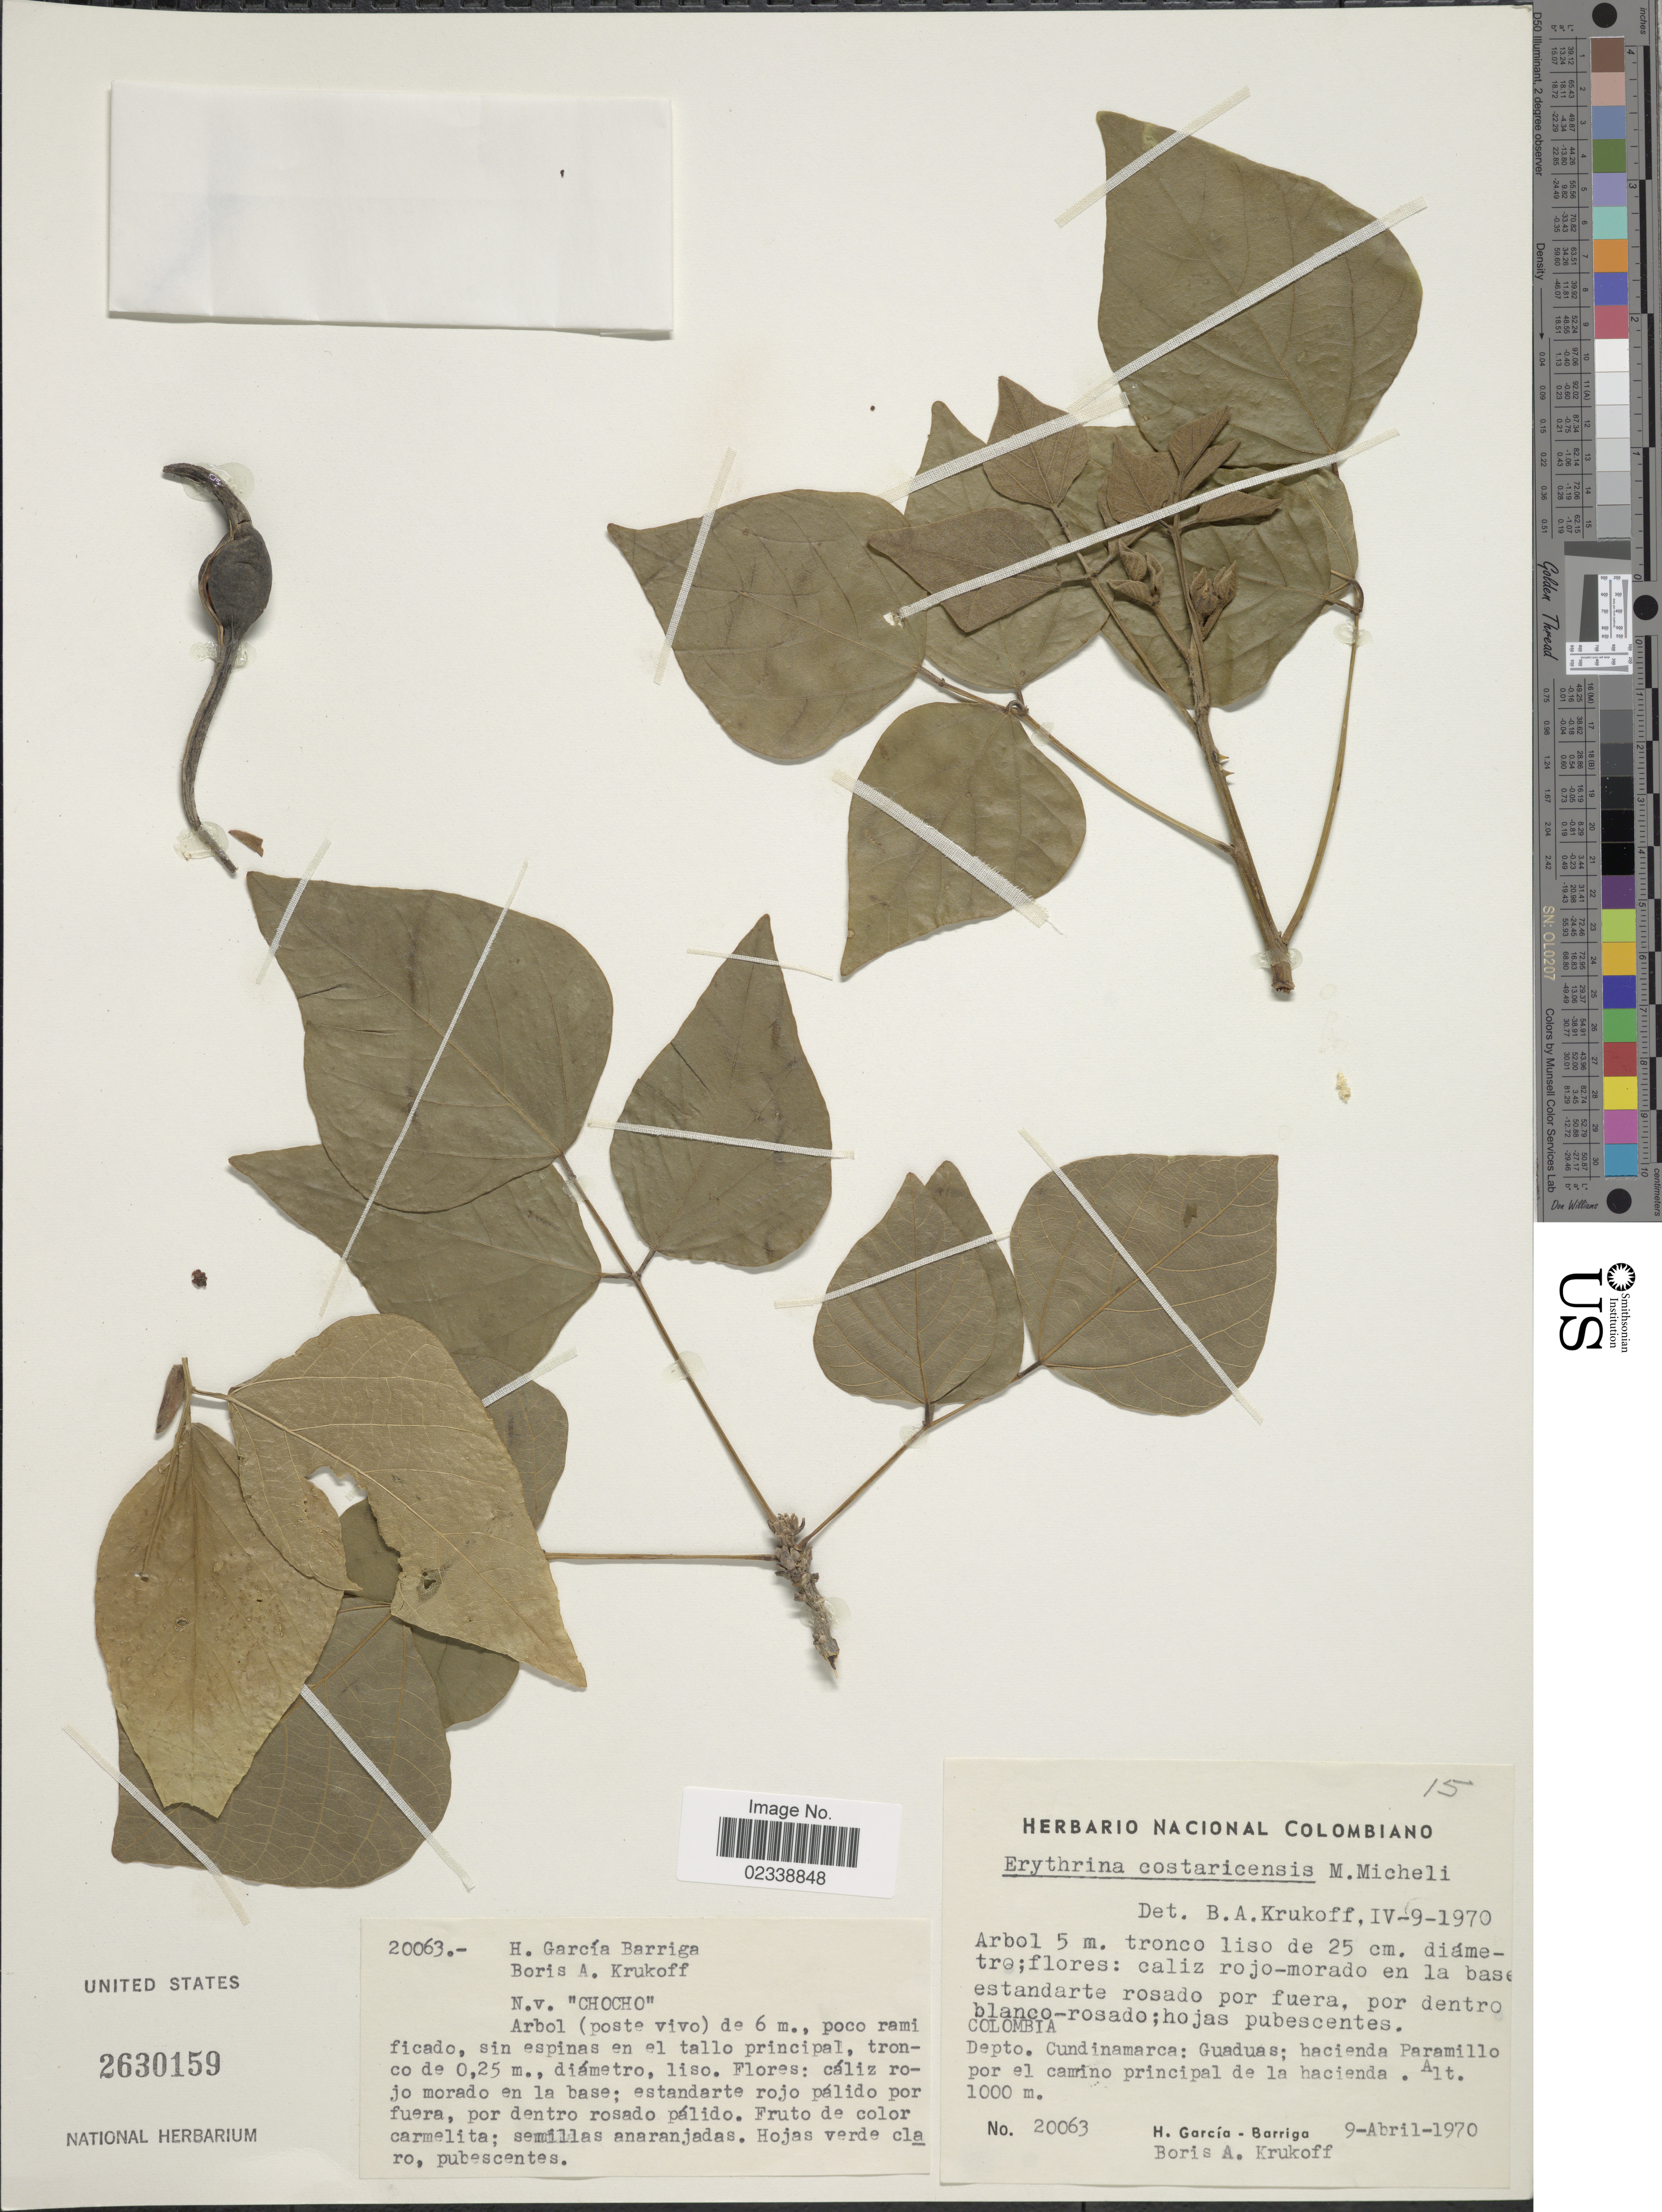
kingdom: Plantae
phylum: Tracheophyta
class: Magnoliopsida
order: Fabales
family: Fabaceae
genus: Erythrina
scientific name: Erythrina costaricensis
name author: Micheli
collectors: H. García Barriga & B. A. Krukoff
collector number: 20063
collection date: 1970-04-09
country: Colombia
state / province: Cundinamarca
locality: Guaduas, hacienda Paramillo por el camino principal de la hacienda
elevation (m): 1000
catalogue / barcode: US 2630159